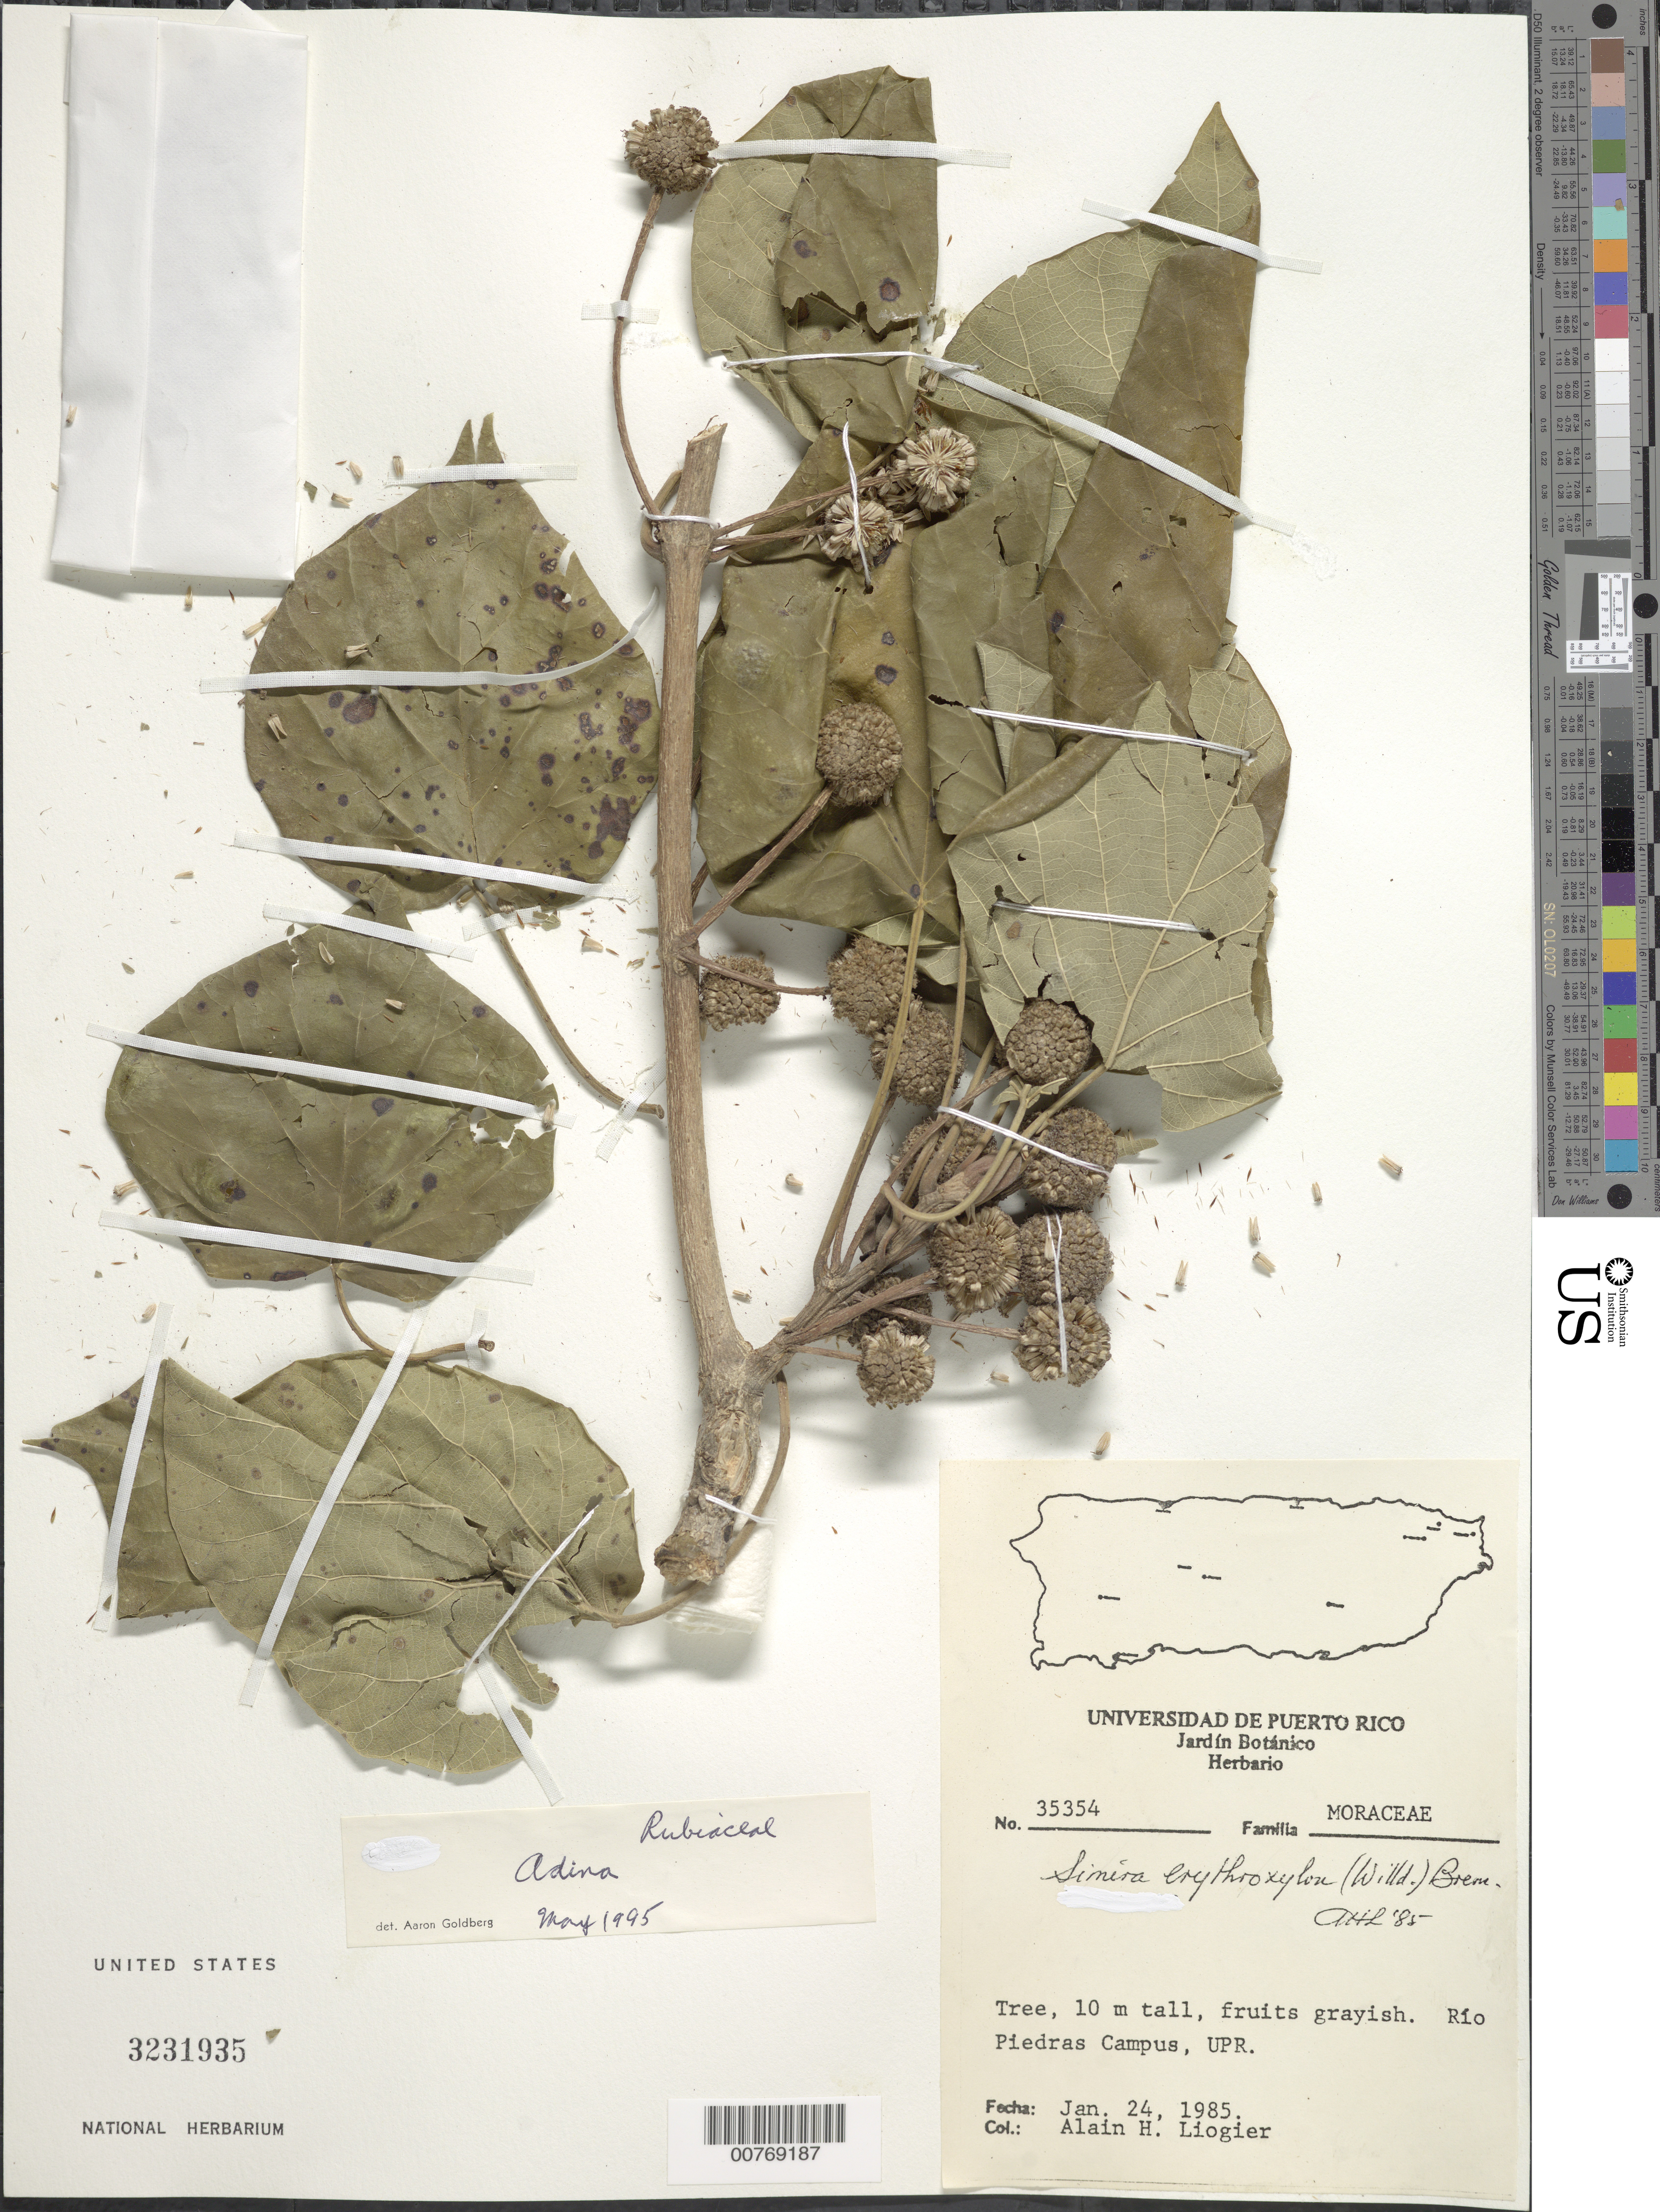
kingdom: Plantae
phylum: Tracheophyta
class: Magnoliopsida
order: Gentianales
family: Rubiaceae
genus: Adina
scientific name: Adina sp.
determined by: Goldberg, Aaron, (US), NMNH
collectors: A. H. Liogier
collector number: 35354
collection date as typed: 24 Jan 1985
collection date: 1985-01-24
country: Puerto Rico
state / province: San Juan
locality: Río Piedras Campus, UPR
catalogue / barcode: US 3231935